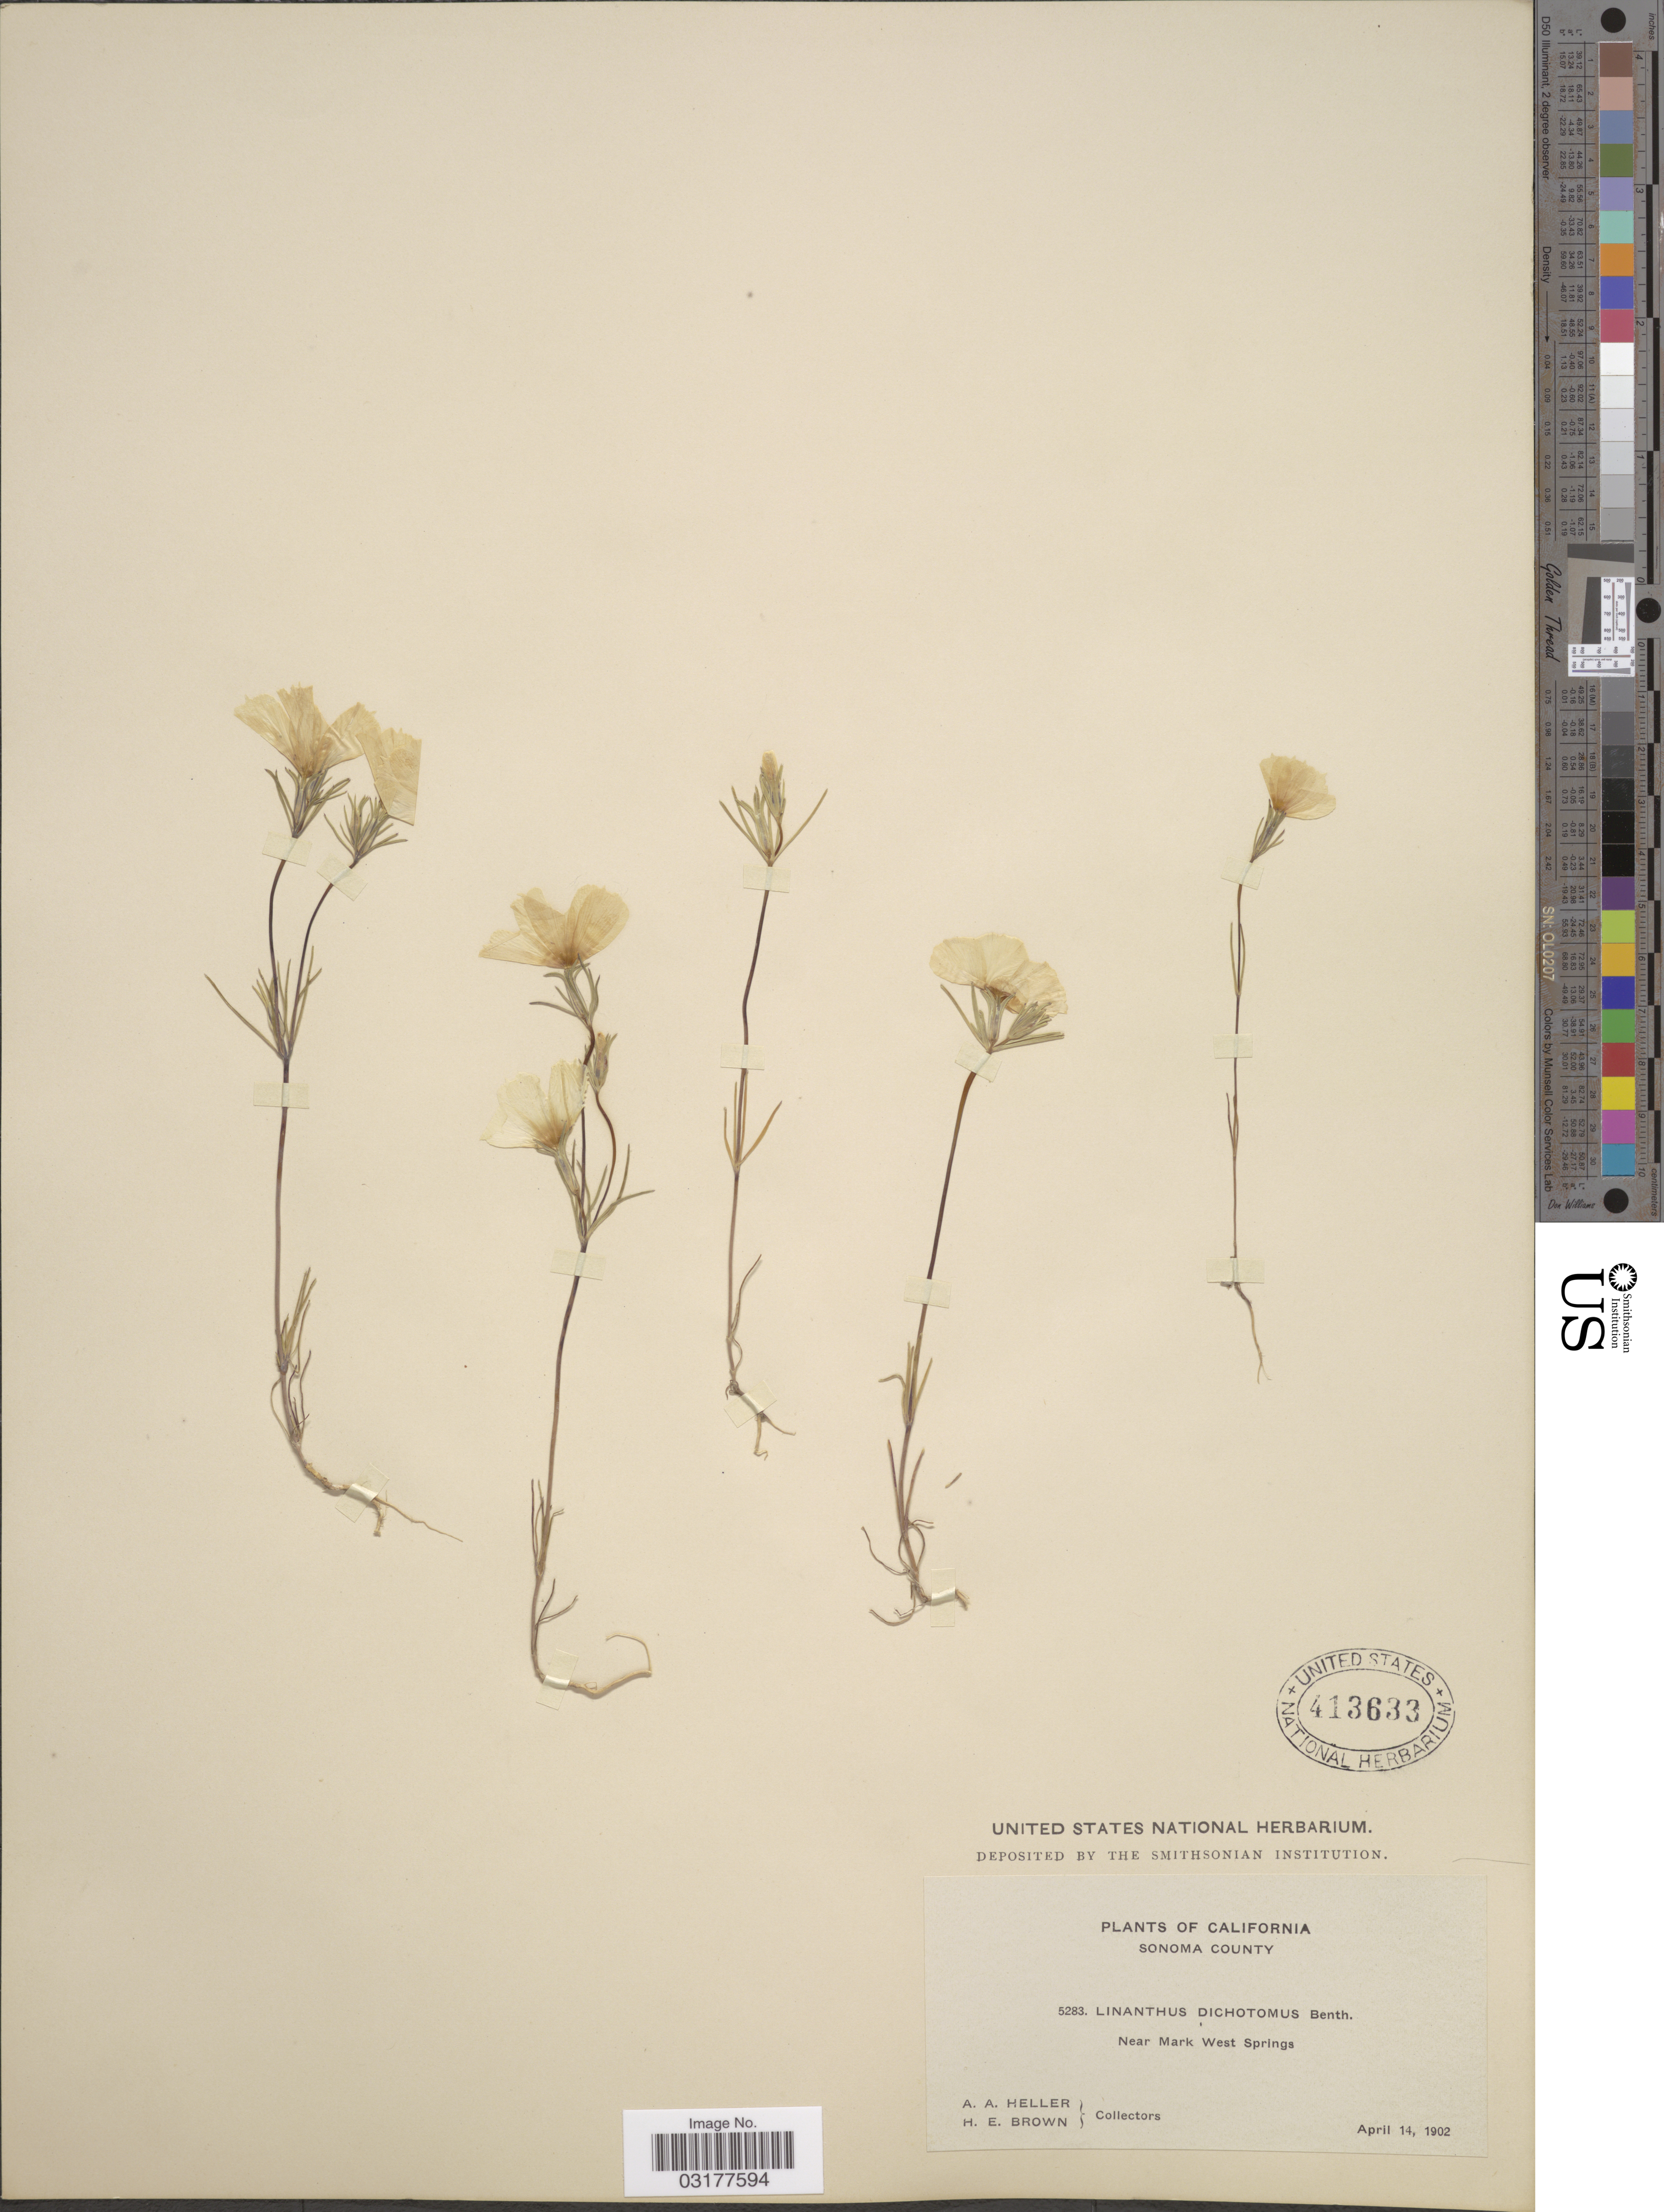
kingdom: Plantae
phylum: Tracheophyta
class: Magnoliopsida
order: Ericales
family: Polemoniaceae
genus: Linanthus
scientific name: Linanthus dichotomus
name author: Benth.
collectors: A. A. Heller & H. E. Brown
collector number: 5283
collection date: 1902-04-14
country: United States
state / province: California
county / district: Sonoma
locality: Sonoma County. Near Mark West Springs.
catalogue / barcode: US 413633